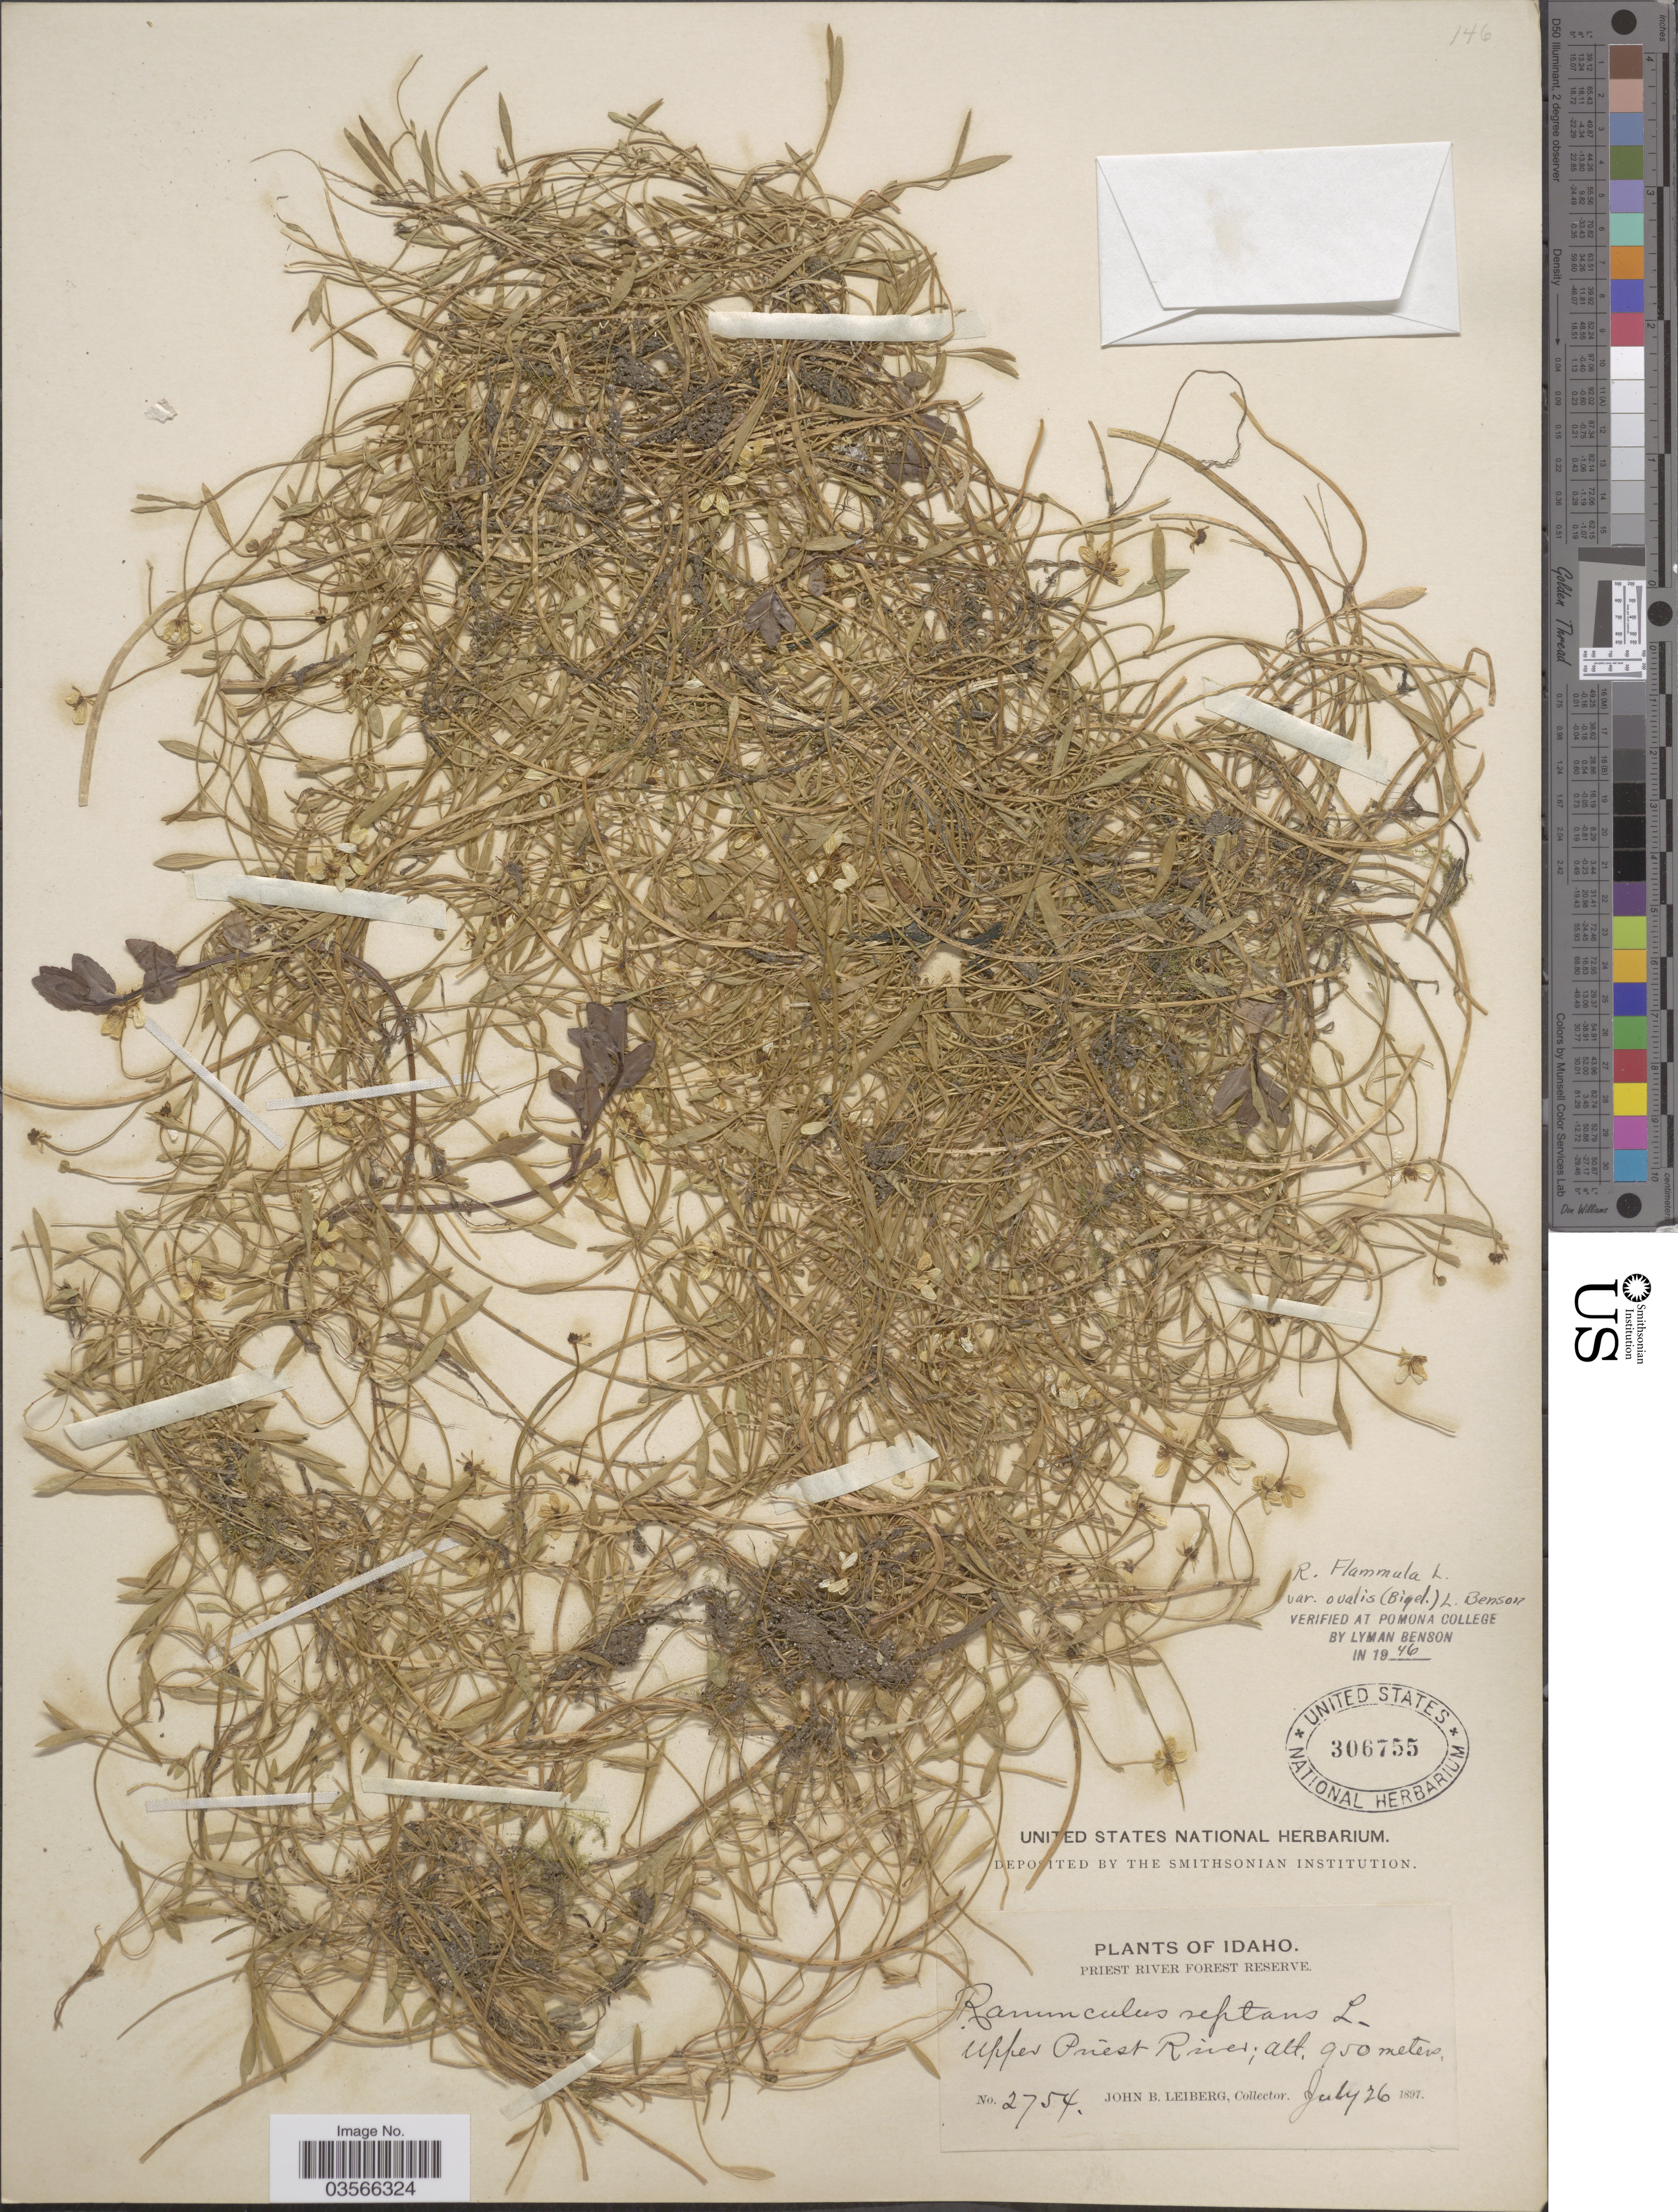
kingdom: Plantae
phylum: Tracheophyta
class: Magnoliopsida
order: Ranunculales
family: Ranunculaceae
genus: Ranunculus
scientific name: Ranunculus flammula var. ovalis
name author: (J.M. Bigelow) L.D. Benson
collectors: J. B. Leiberg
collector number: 2754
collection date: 1897-07-26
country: United States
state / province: Idaho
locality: Priest River Forest Reserve. Upper Priest River.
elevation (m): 950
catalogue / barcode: US 306755